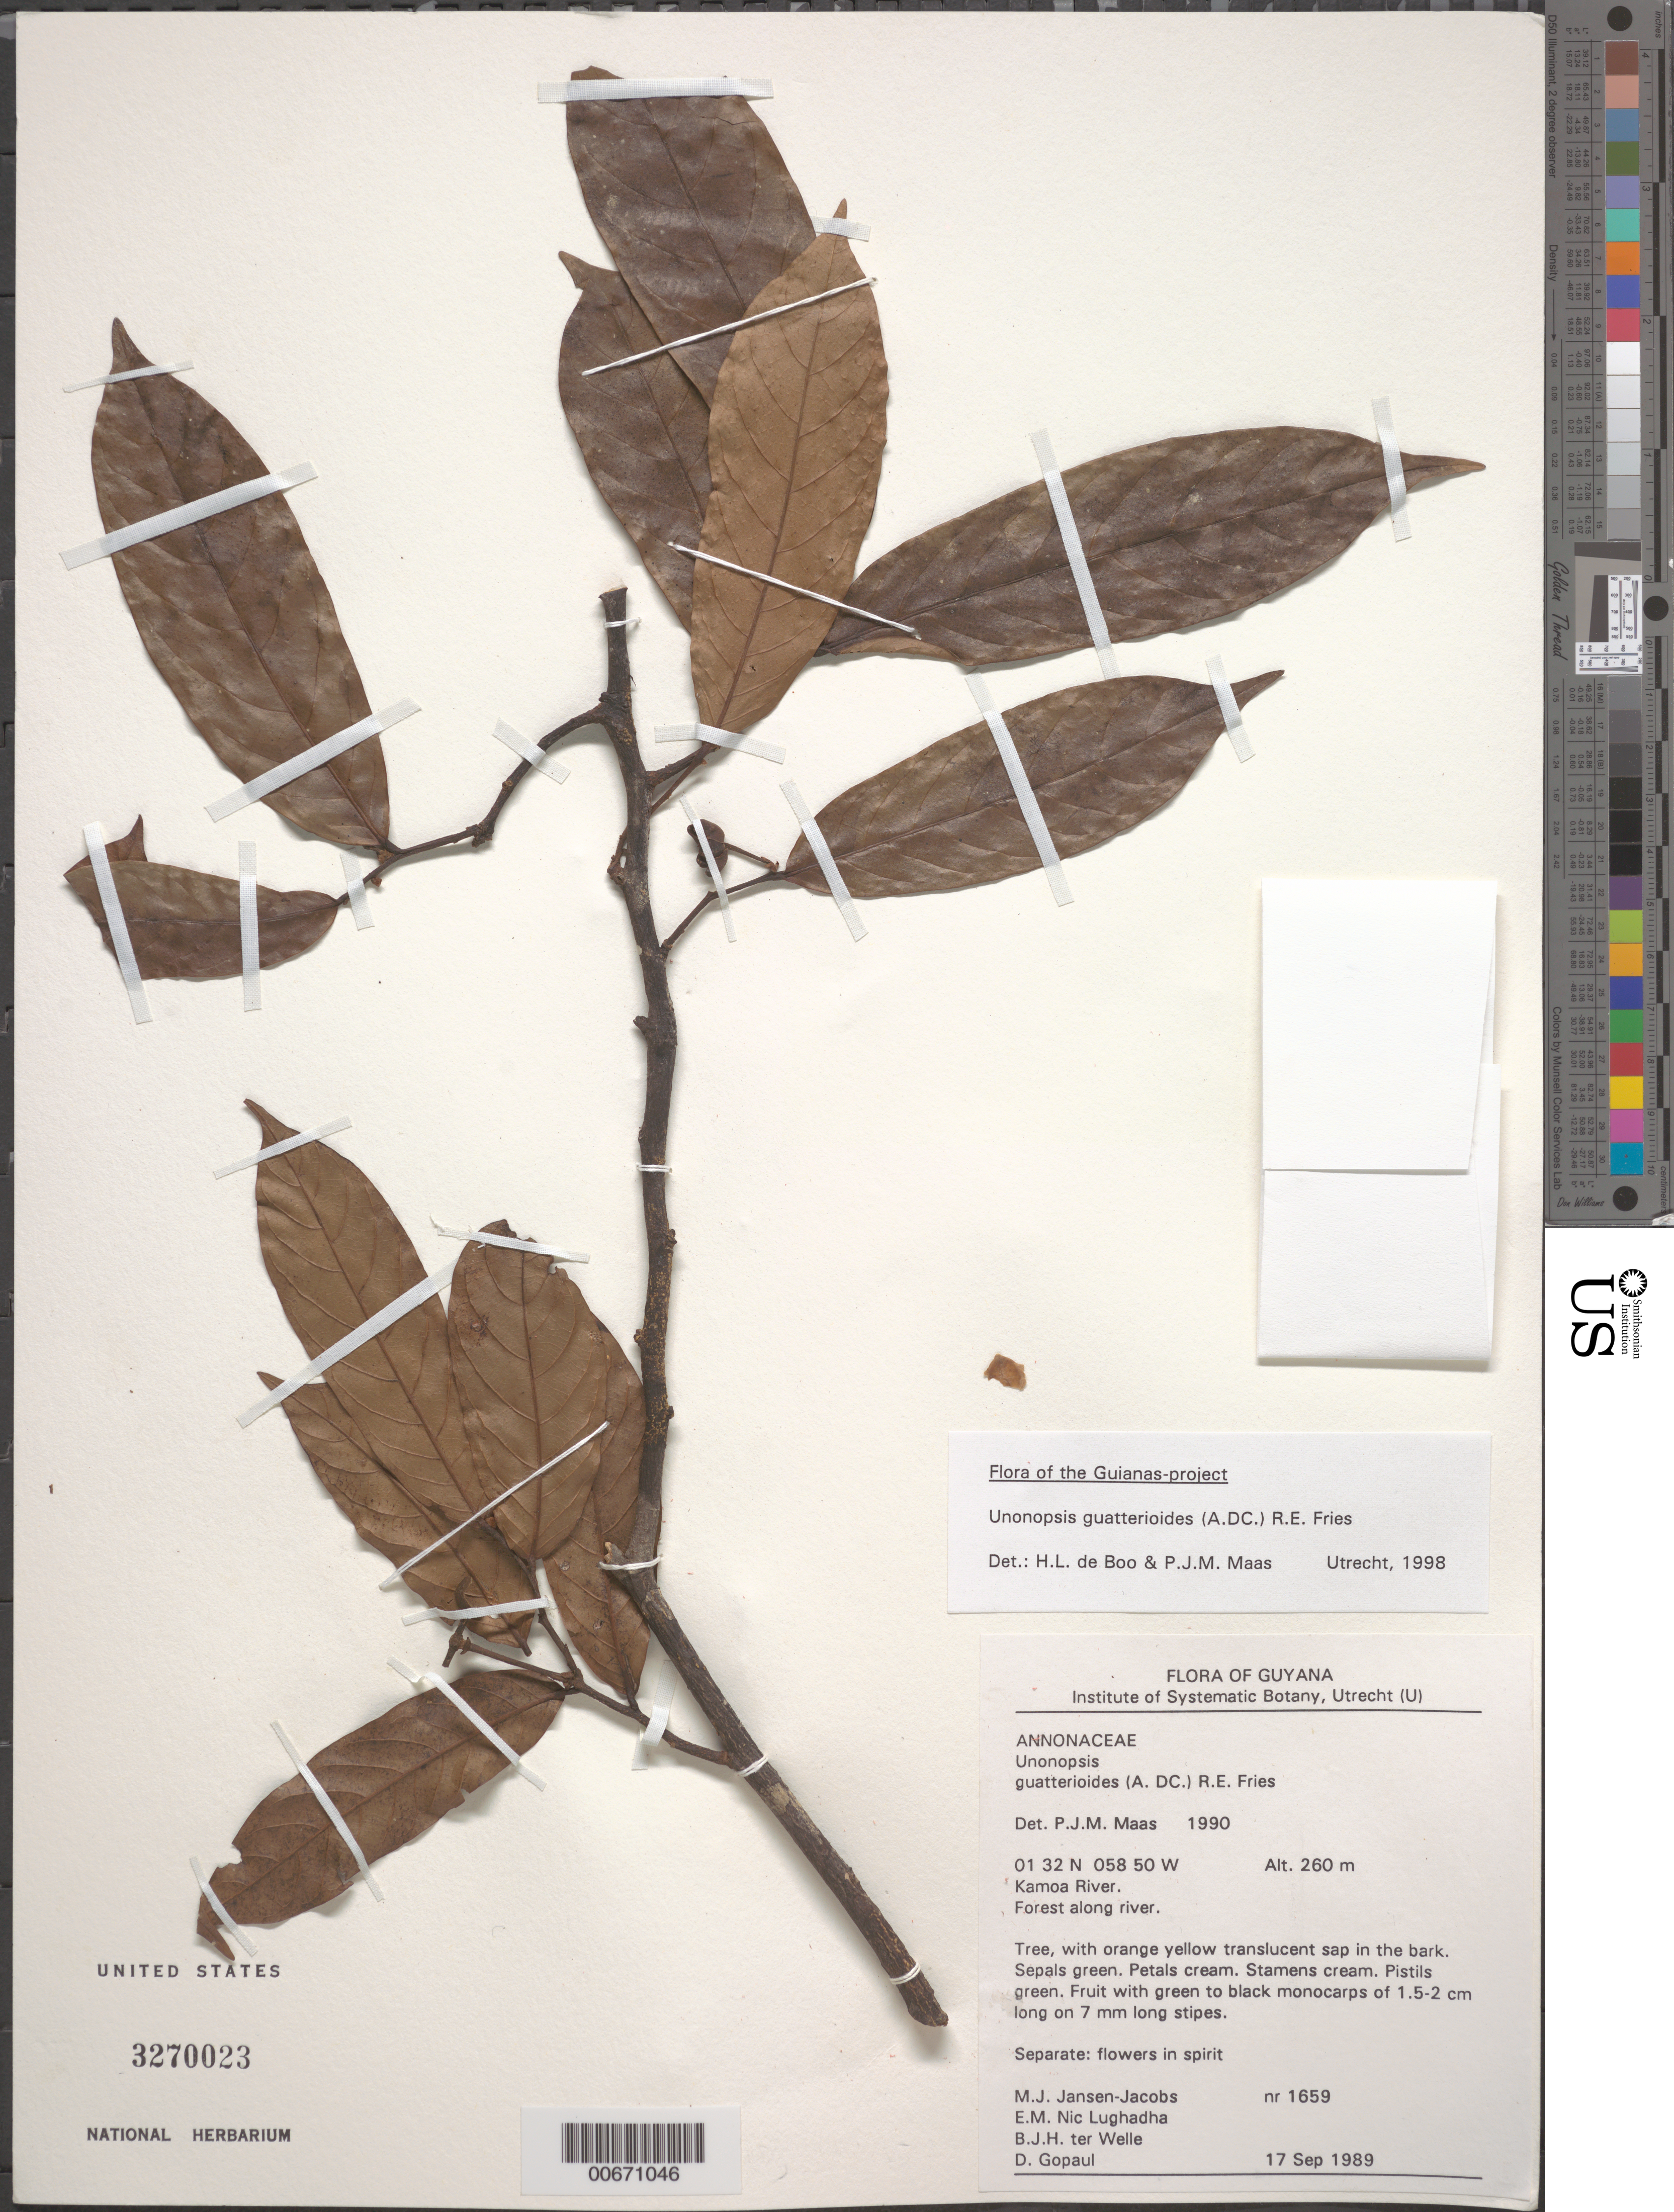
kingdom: Plantae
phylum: Tracheophyta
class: Magnoliopsida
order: Magnoliales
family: Annonaceae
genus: Unonopsis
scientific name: Unonopsis guatterioides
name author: (A. DC.) R.E. Fr.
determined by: de Boo, H. L.; Maas, P. J.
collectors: M. J. Jansen-Jacobs, E. Nic Lughadha, B. Welle & D. Gopaul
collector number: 1659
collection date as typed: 17-Sep-89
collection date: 1989-09-17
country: Guyana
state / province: U. Takutu-U. Essequibo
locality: Kamoa River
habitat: Forest along river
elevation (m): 260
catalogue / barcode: US 3270023